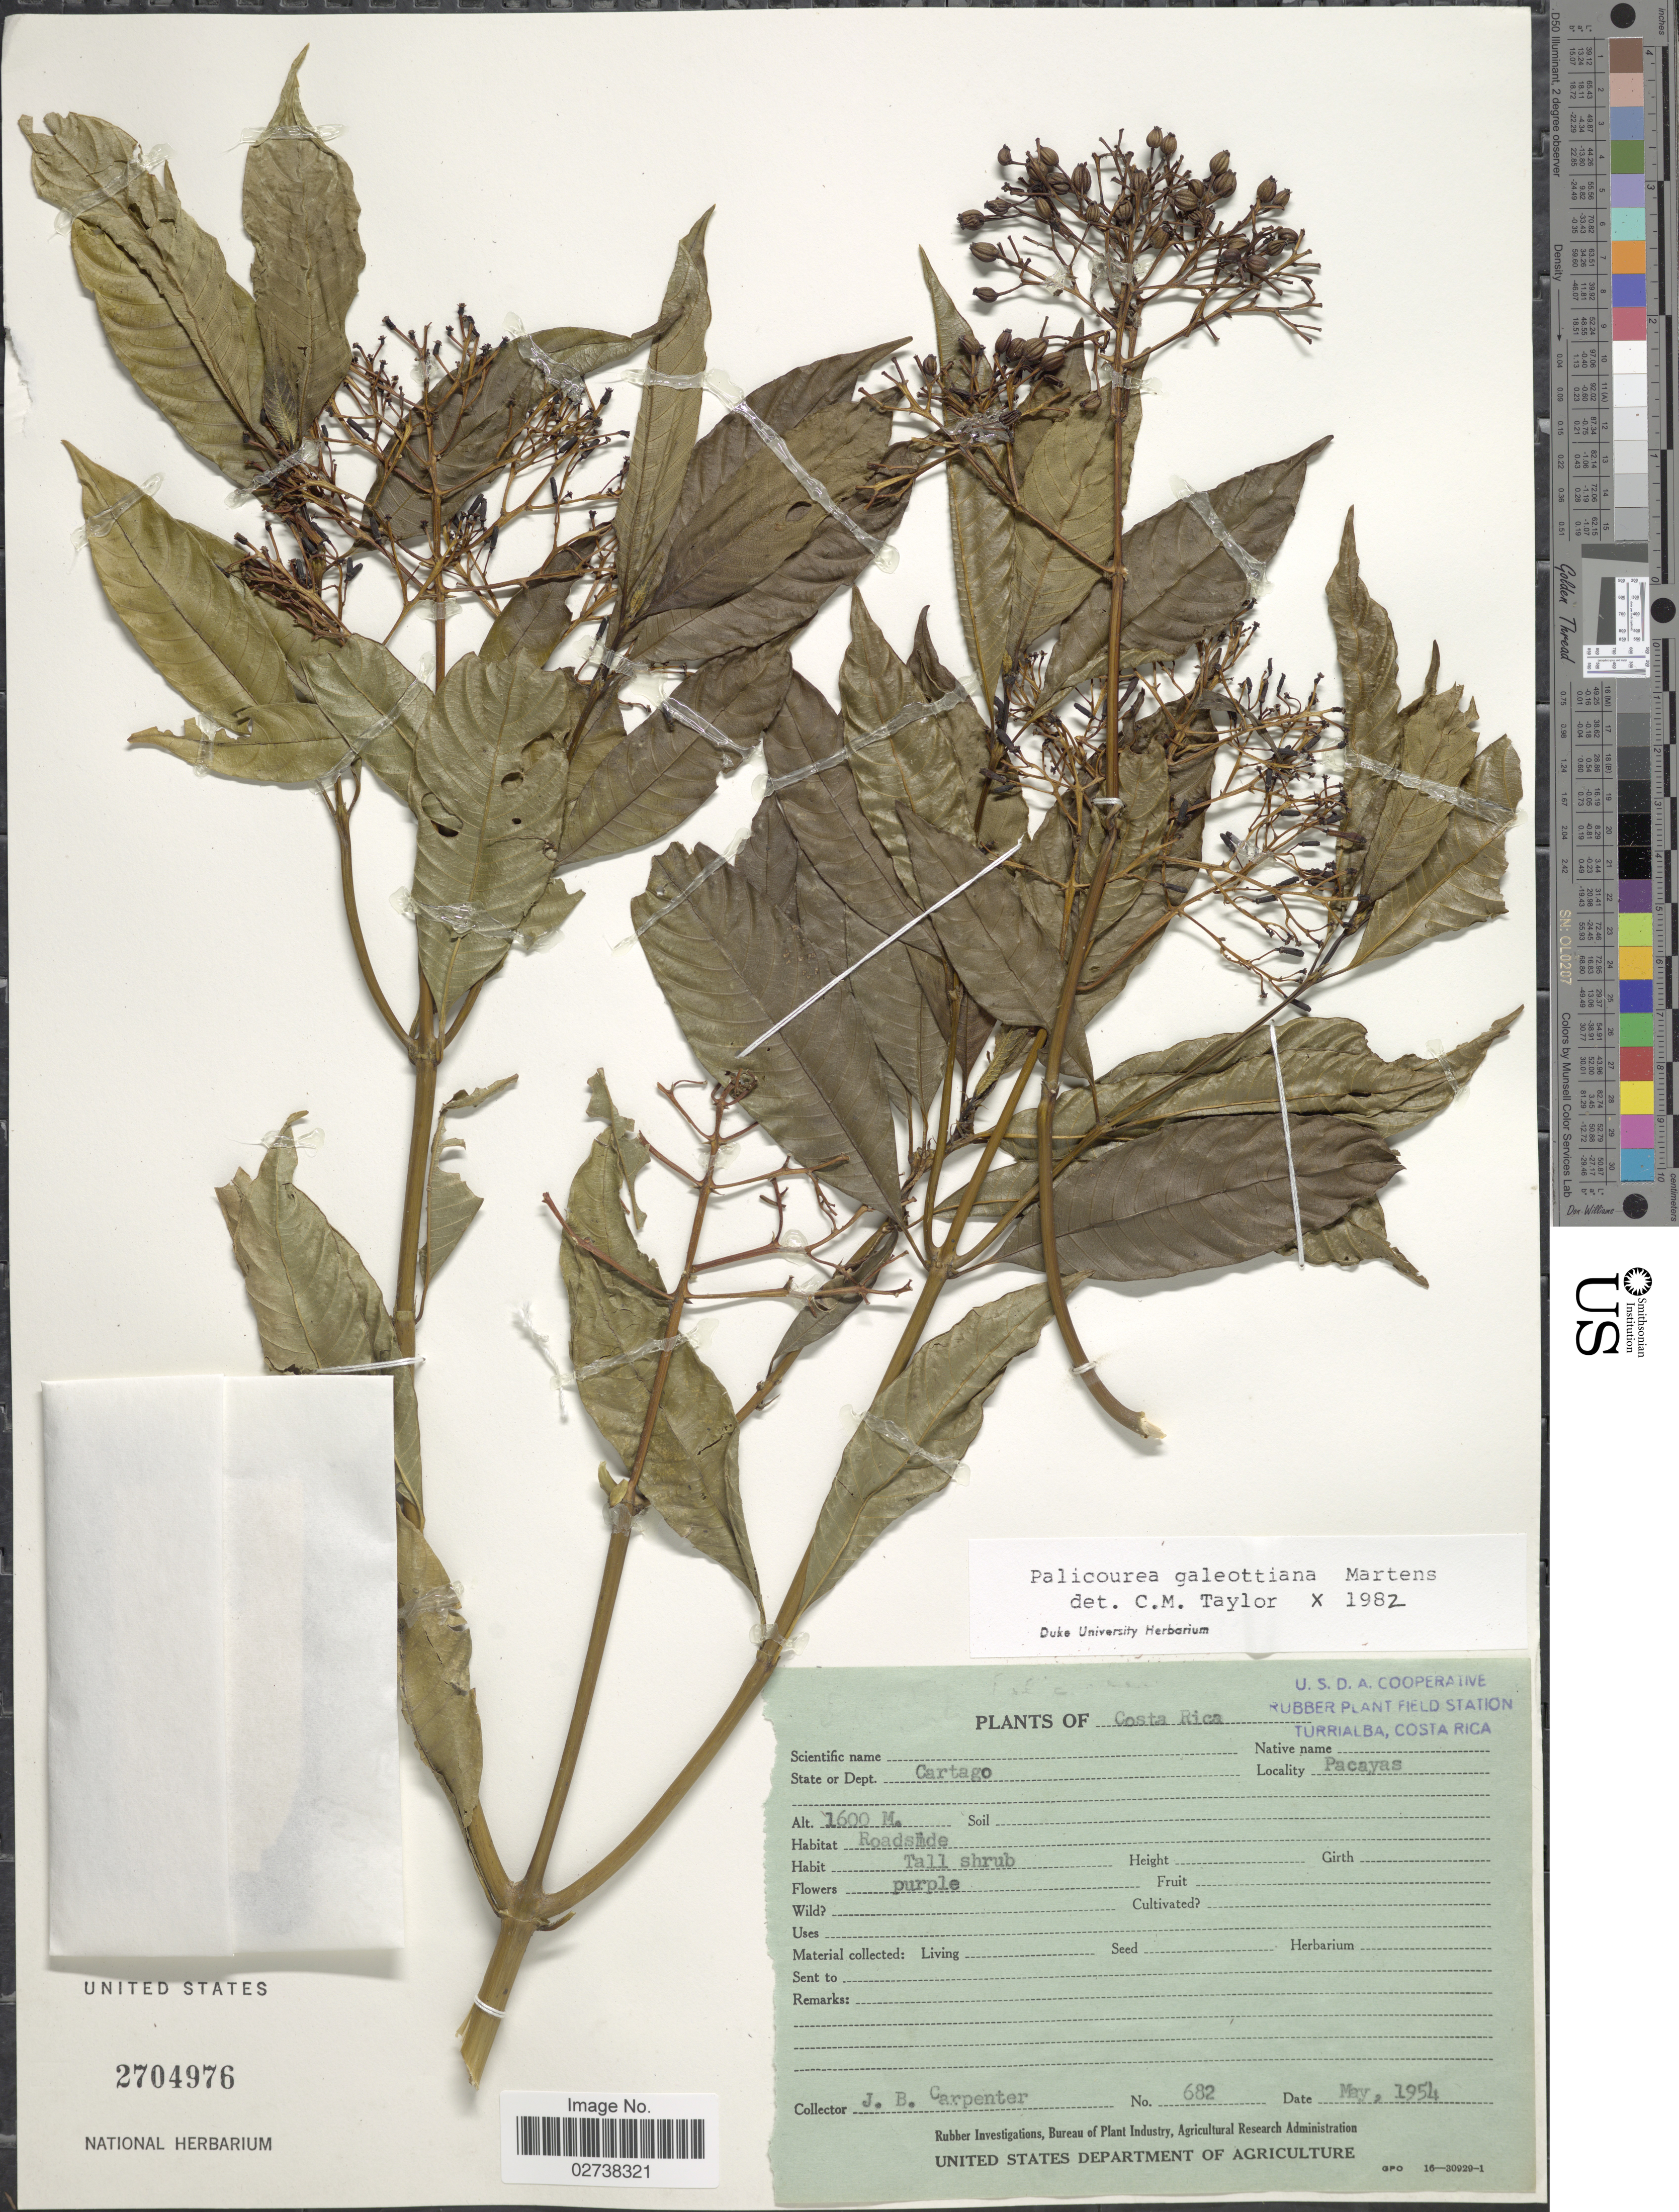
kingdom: Plantae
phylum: Tracheophyta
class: Magnoliopsida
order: Gentianales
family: Rubiaceae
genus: Palicourea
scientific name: Palicourea galeottiana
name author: M. Martens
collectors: J. Carpenter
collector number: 682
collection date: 1954-05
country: Costa Rica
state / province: Cartago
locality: State or Dept. Cartago, Pacayas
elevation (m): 1600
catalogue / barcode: US 2704976